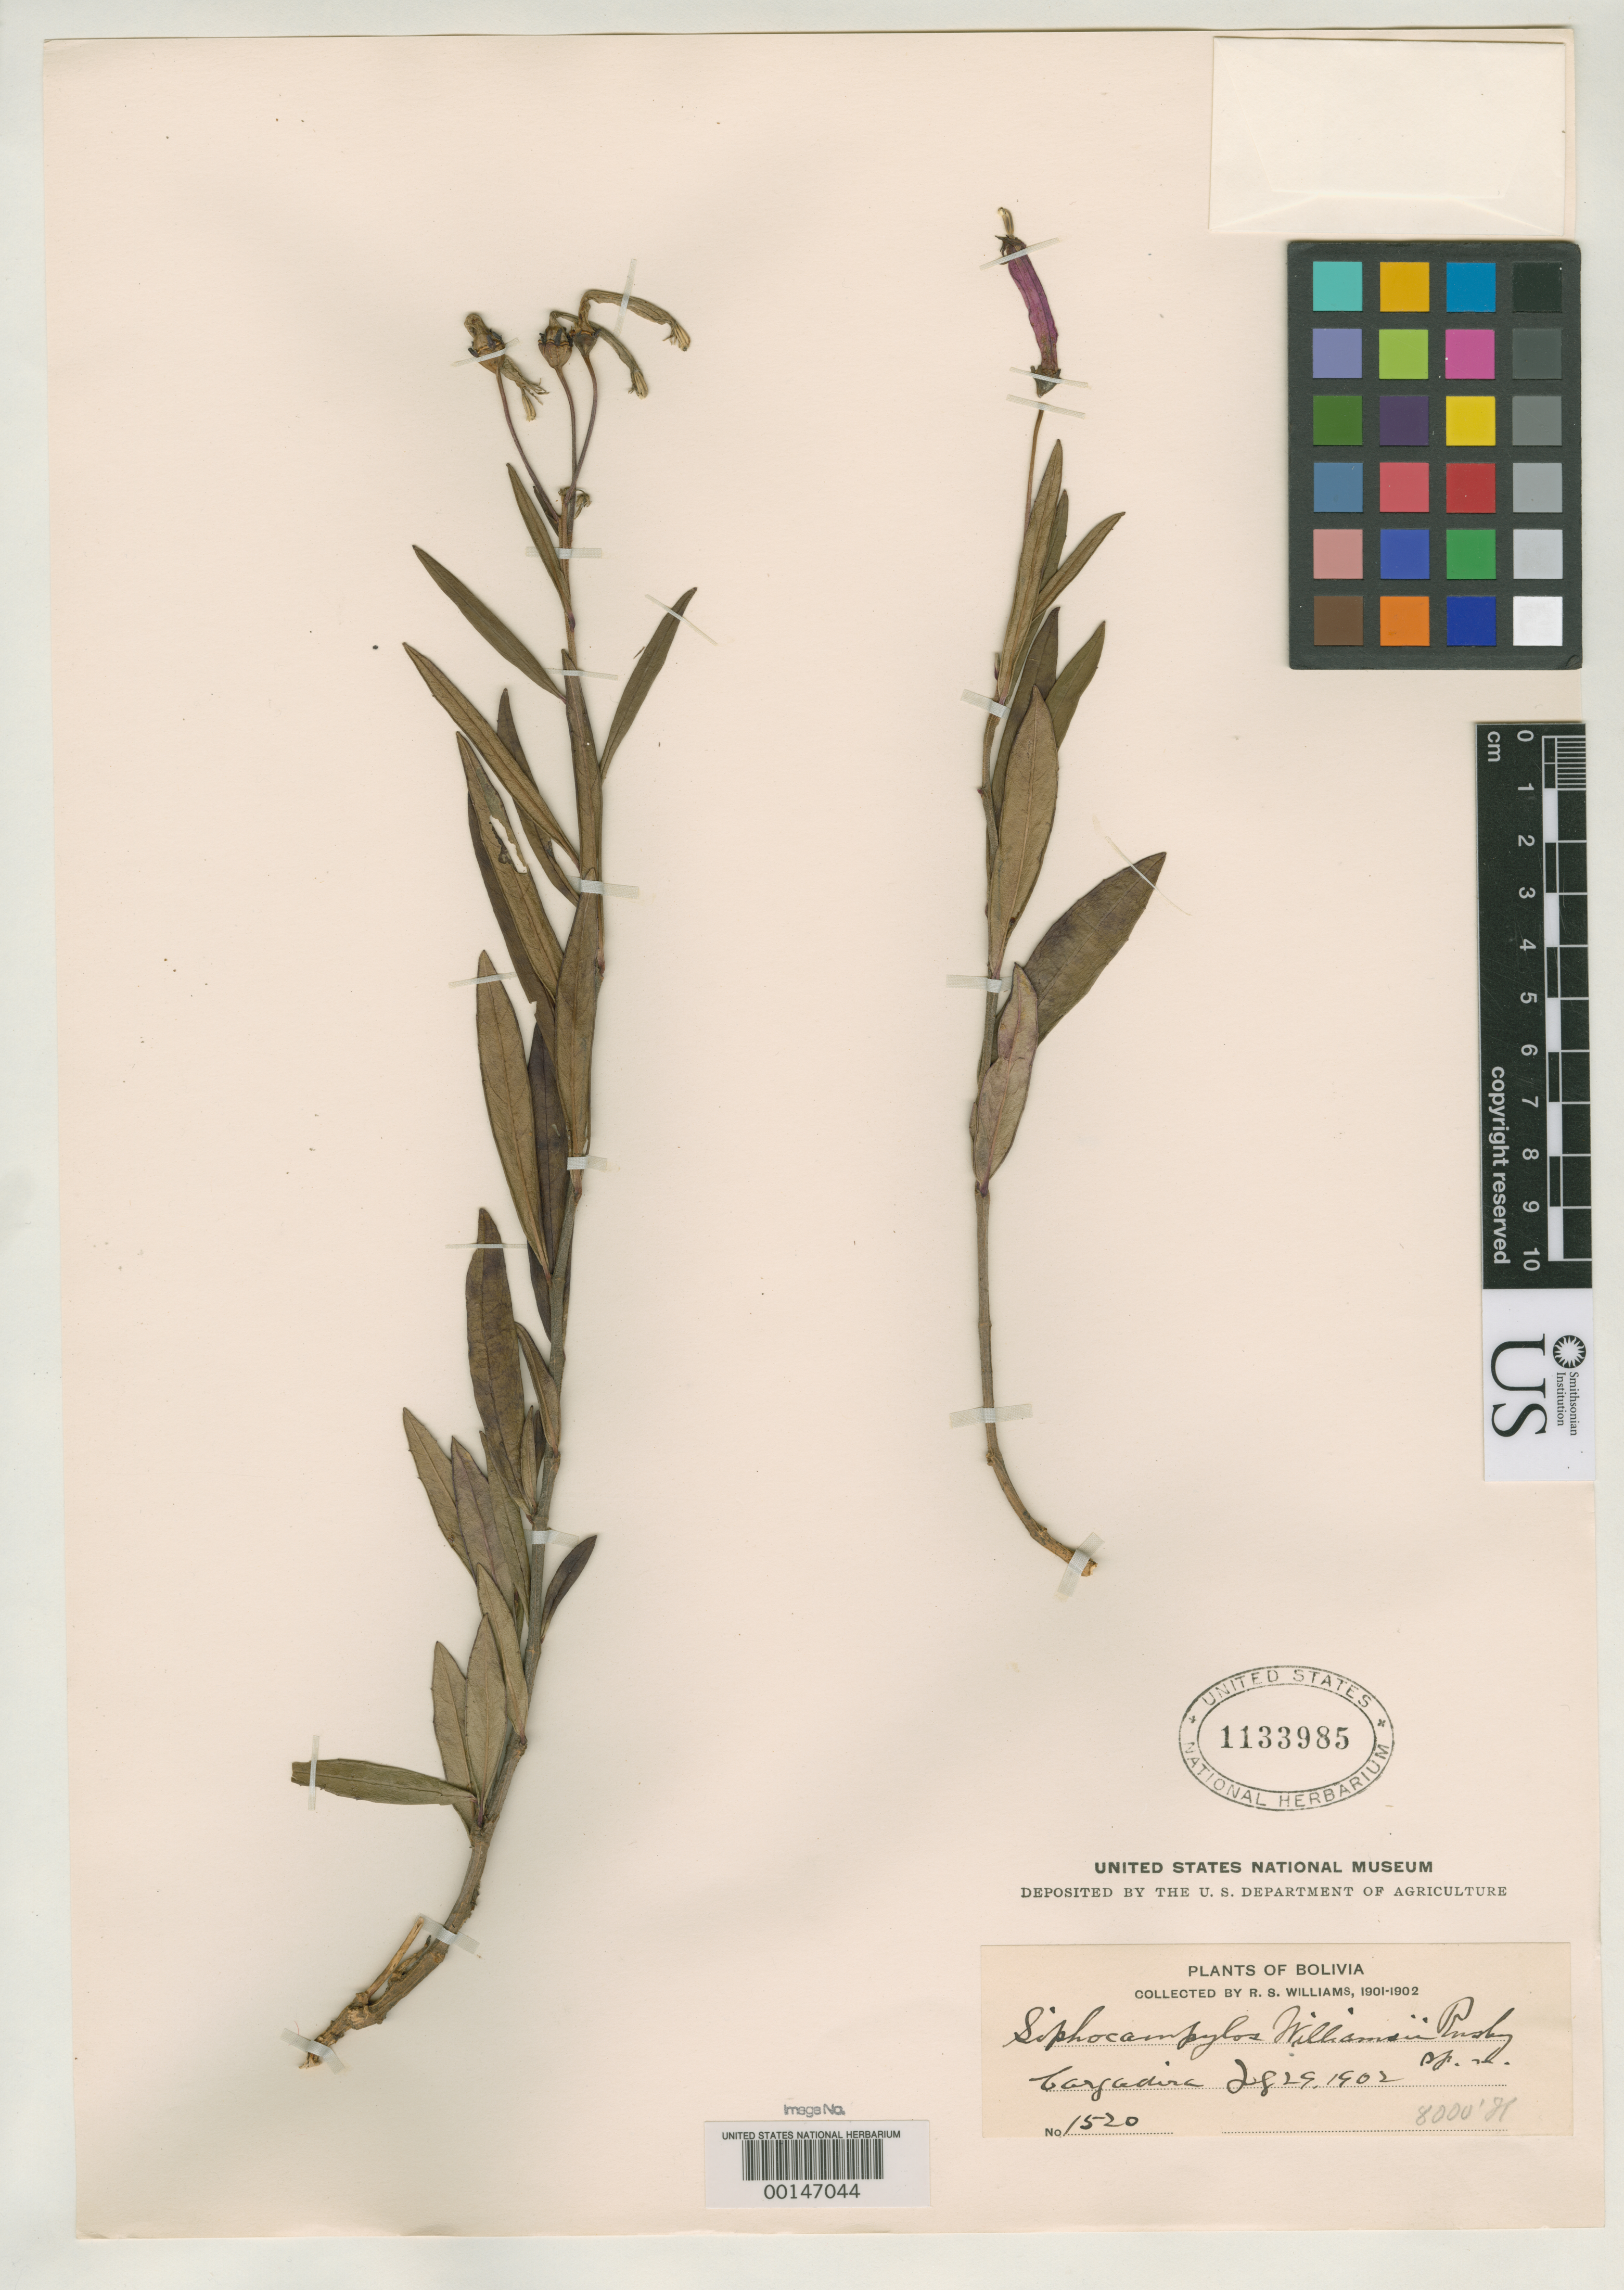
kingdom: Plantae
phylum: Tracheophyta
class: Magnoliopsida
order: Asterales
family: Campanulaceae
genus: Siphocampylus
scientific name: Siphocampylus williamsii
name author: Rusby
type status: Isotype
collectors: R. S. Williams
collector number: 1520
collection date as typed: July 29, 1902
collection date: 1902-07-29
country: Bolivia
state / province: La Paz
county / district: Franz Tamayo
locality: Cargadira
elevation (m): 2438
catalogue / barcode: US 1133985